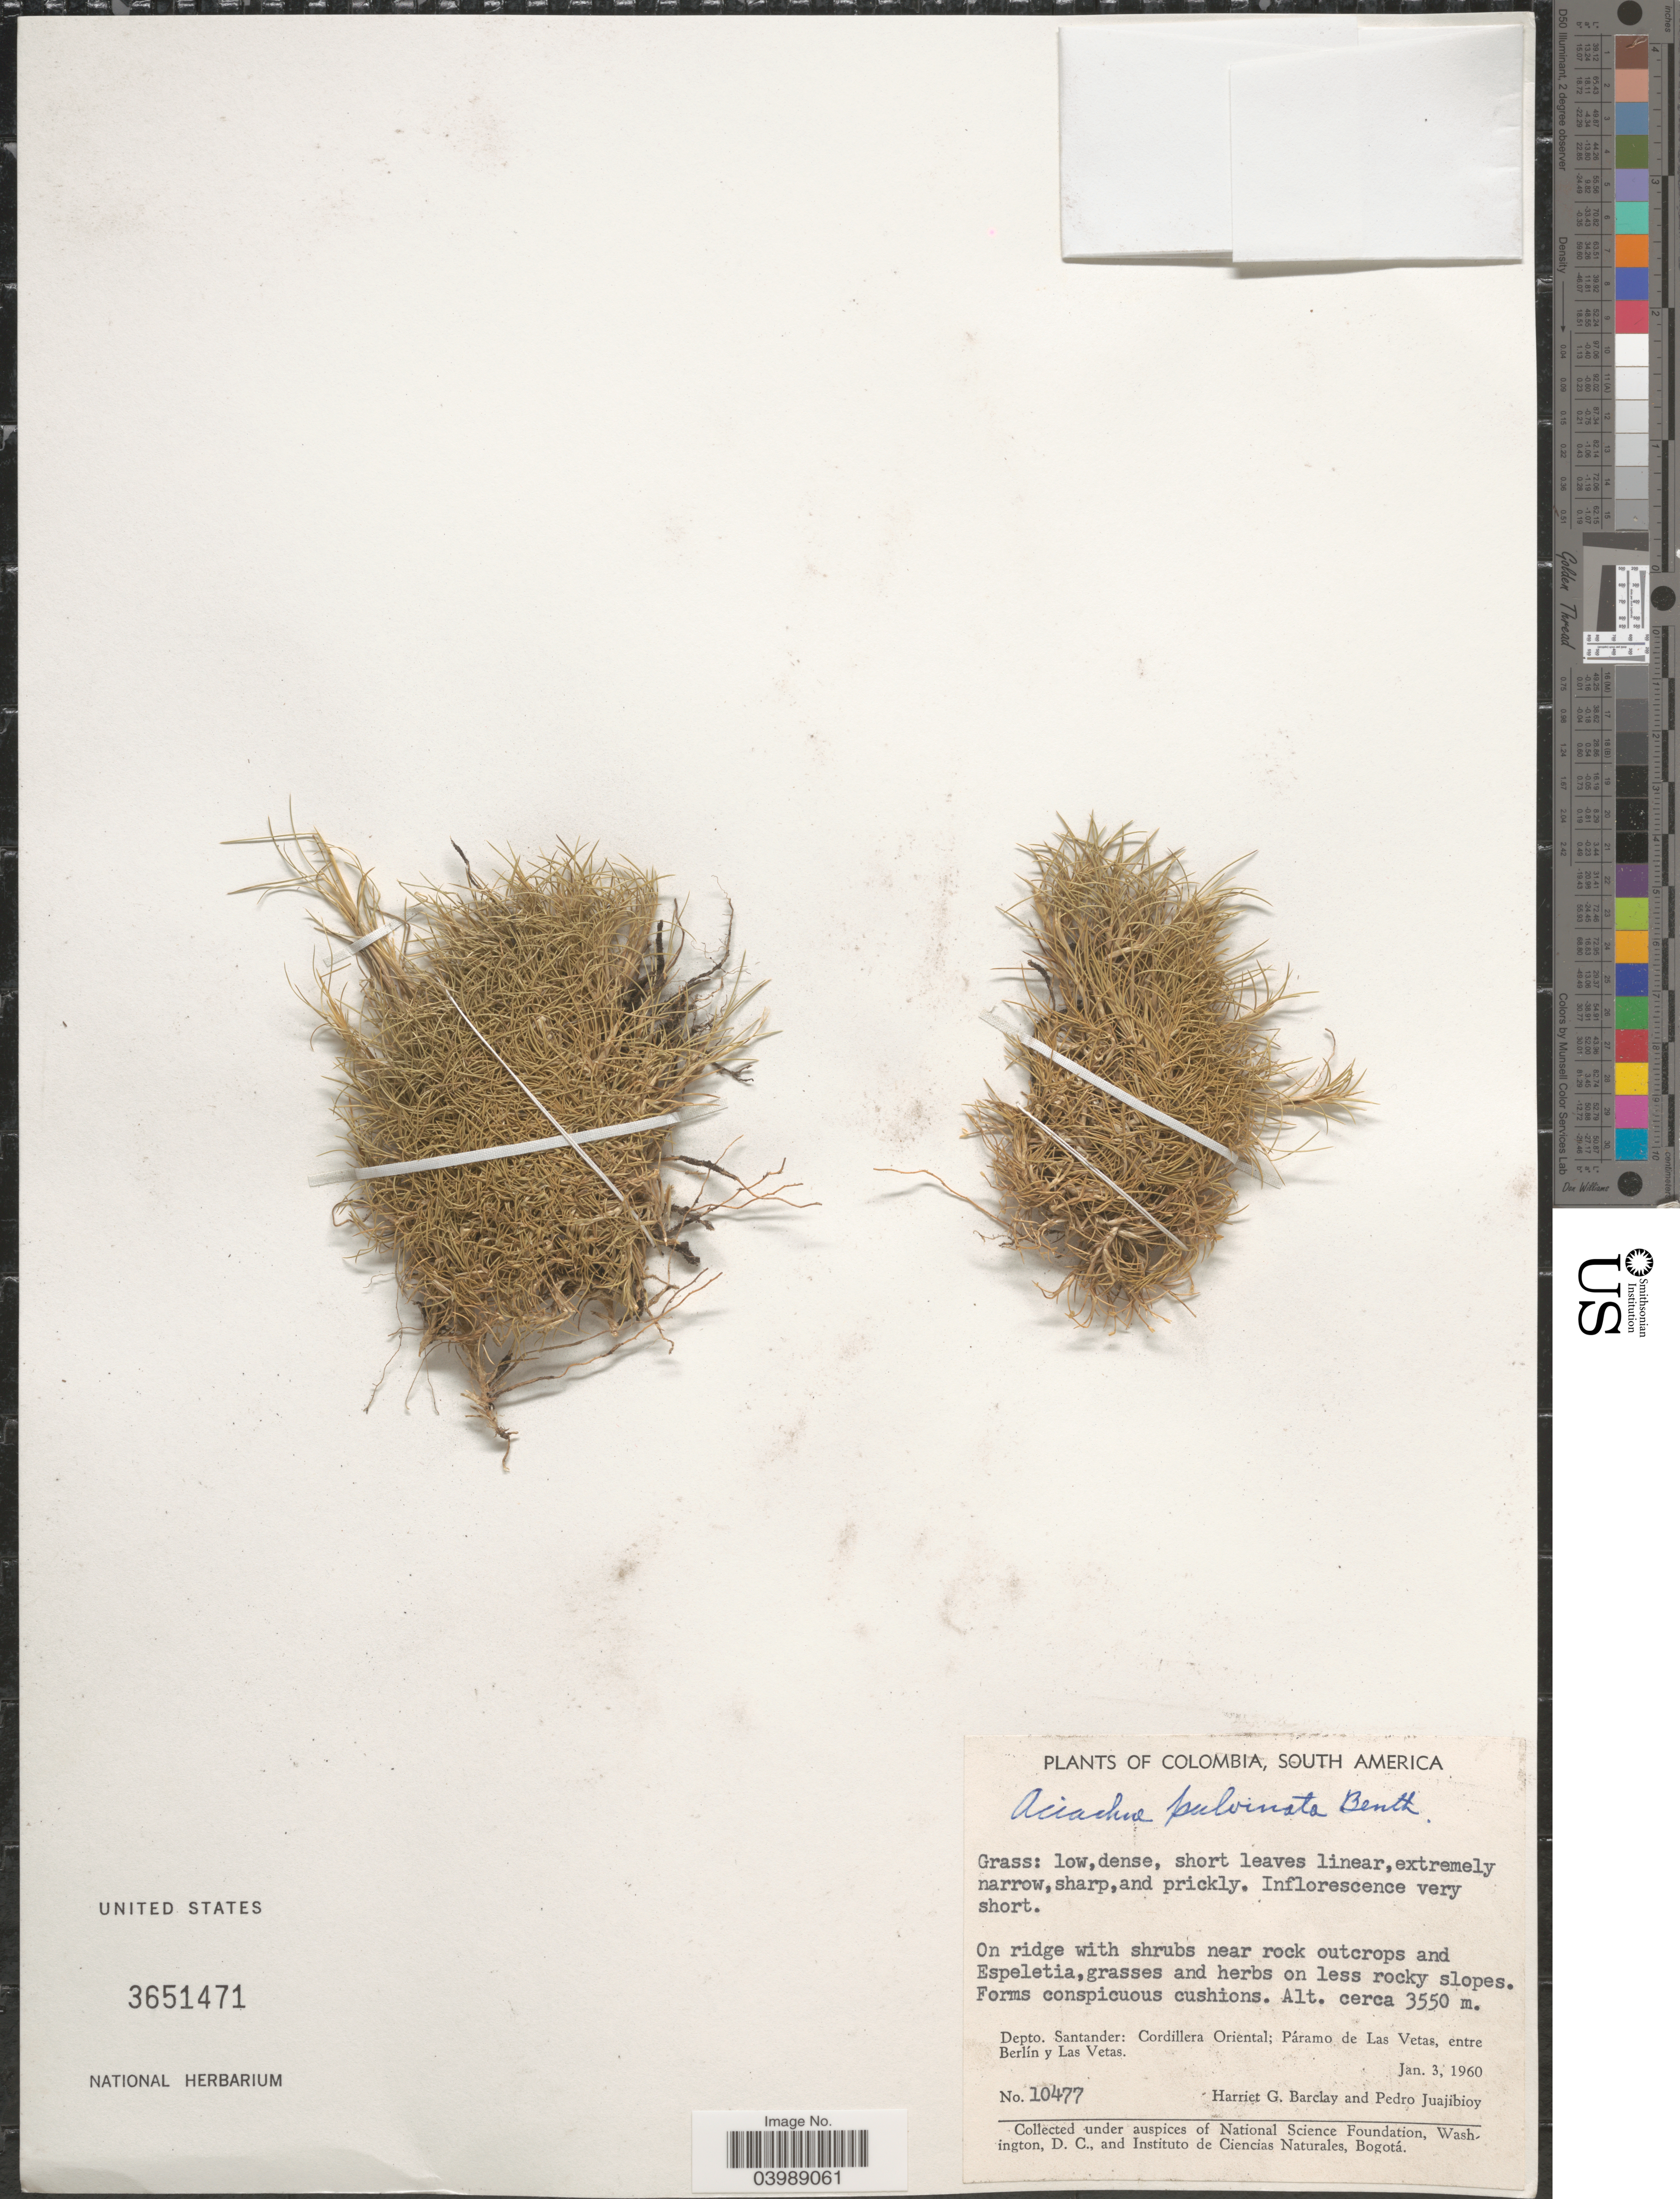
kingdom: Plantae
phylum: Tracheophyta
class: Liliopsida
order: Poales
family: Poaceae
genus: Aciachne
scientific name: Aciachne pulvinata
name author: Benth.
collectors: H. G. Barclay & P. Juajibioy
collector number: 10477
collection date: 1960-01-03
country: Colombia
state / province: Santander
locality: Depto. Santander: Cordillera Oriental: Páramo de Las Vetas, entre Berlín y Las Vetas.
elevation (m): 3550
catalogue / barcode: US 3651471